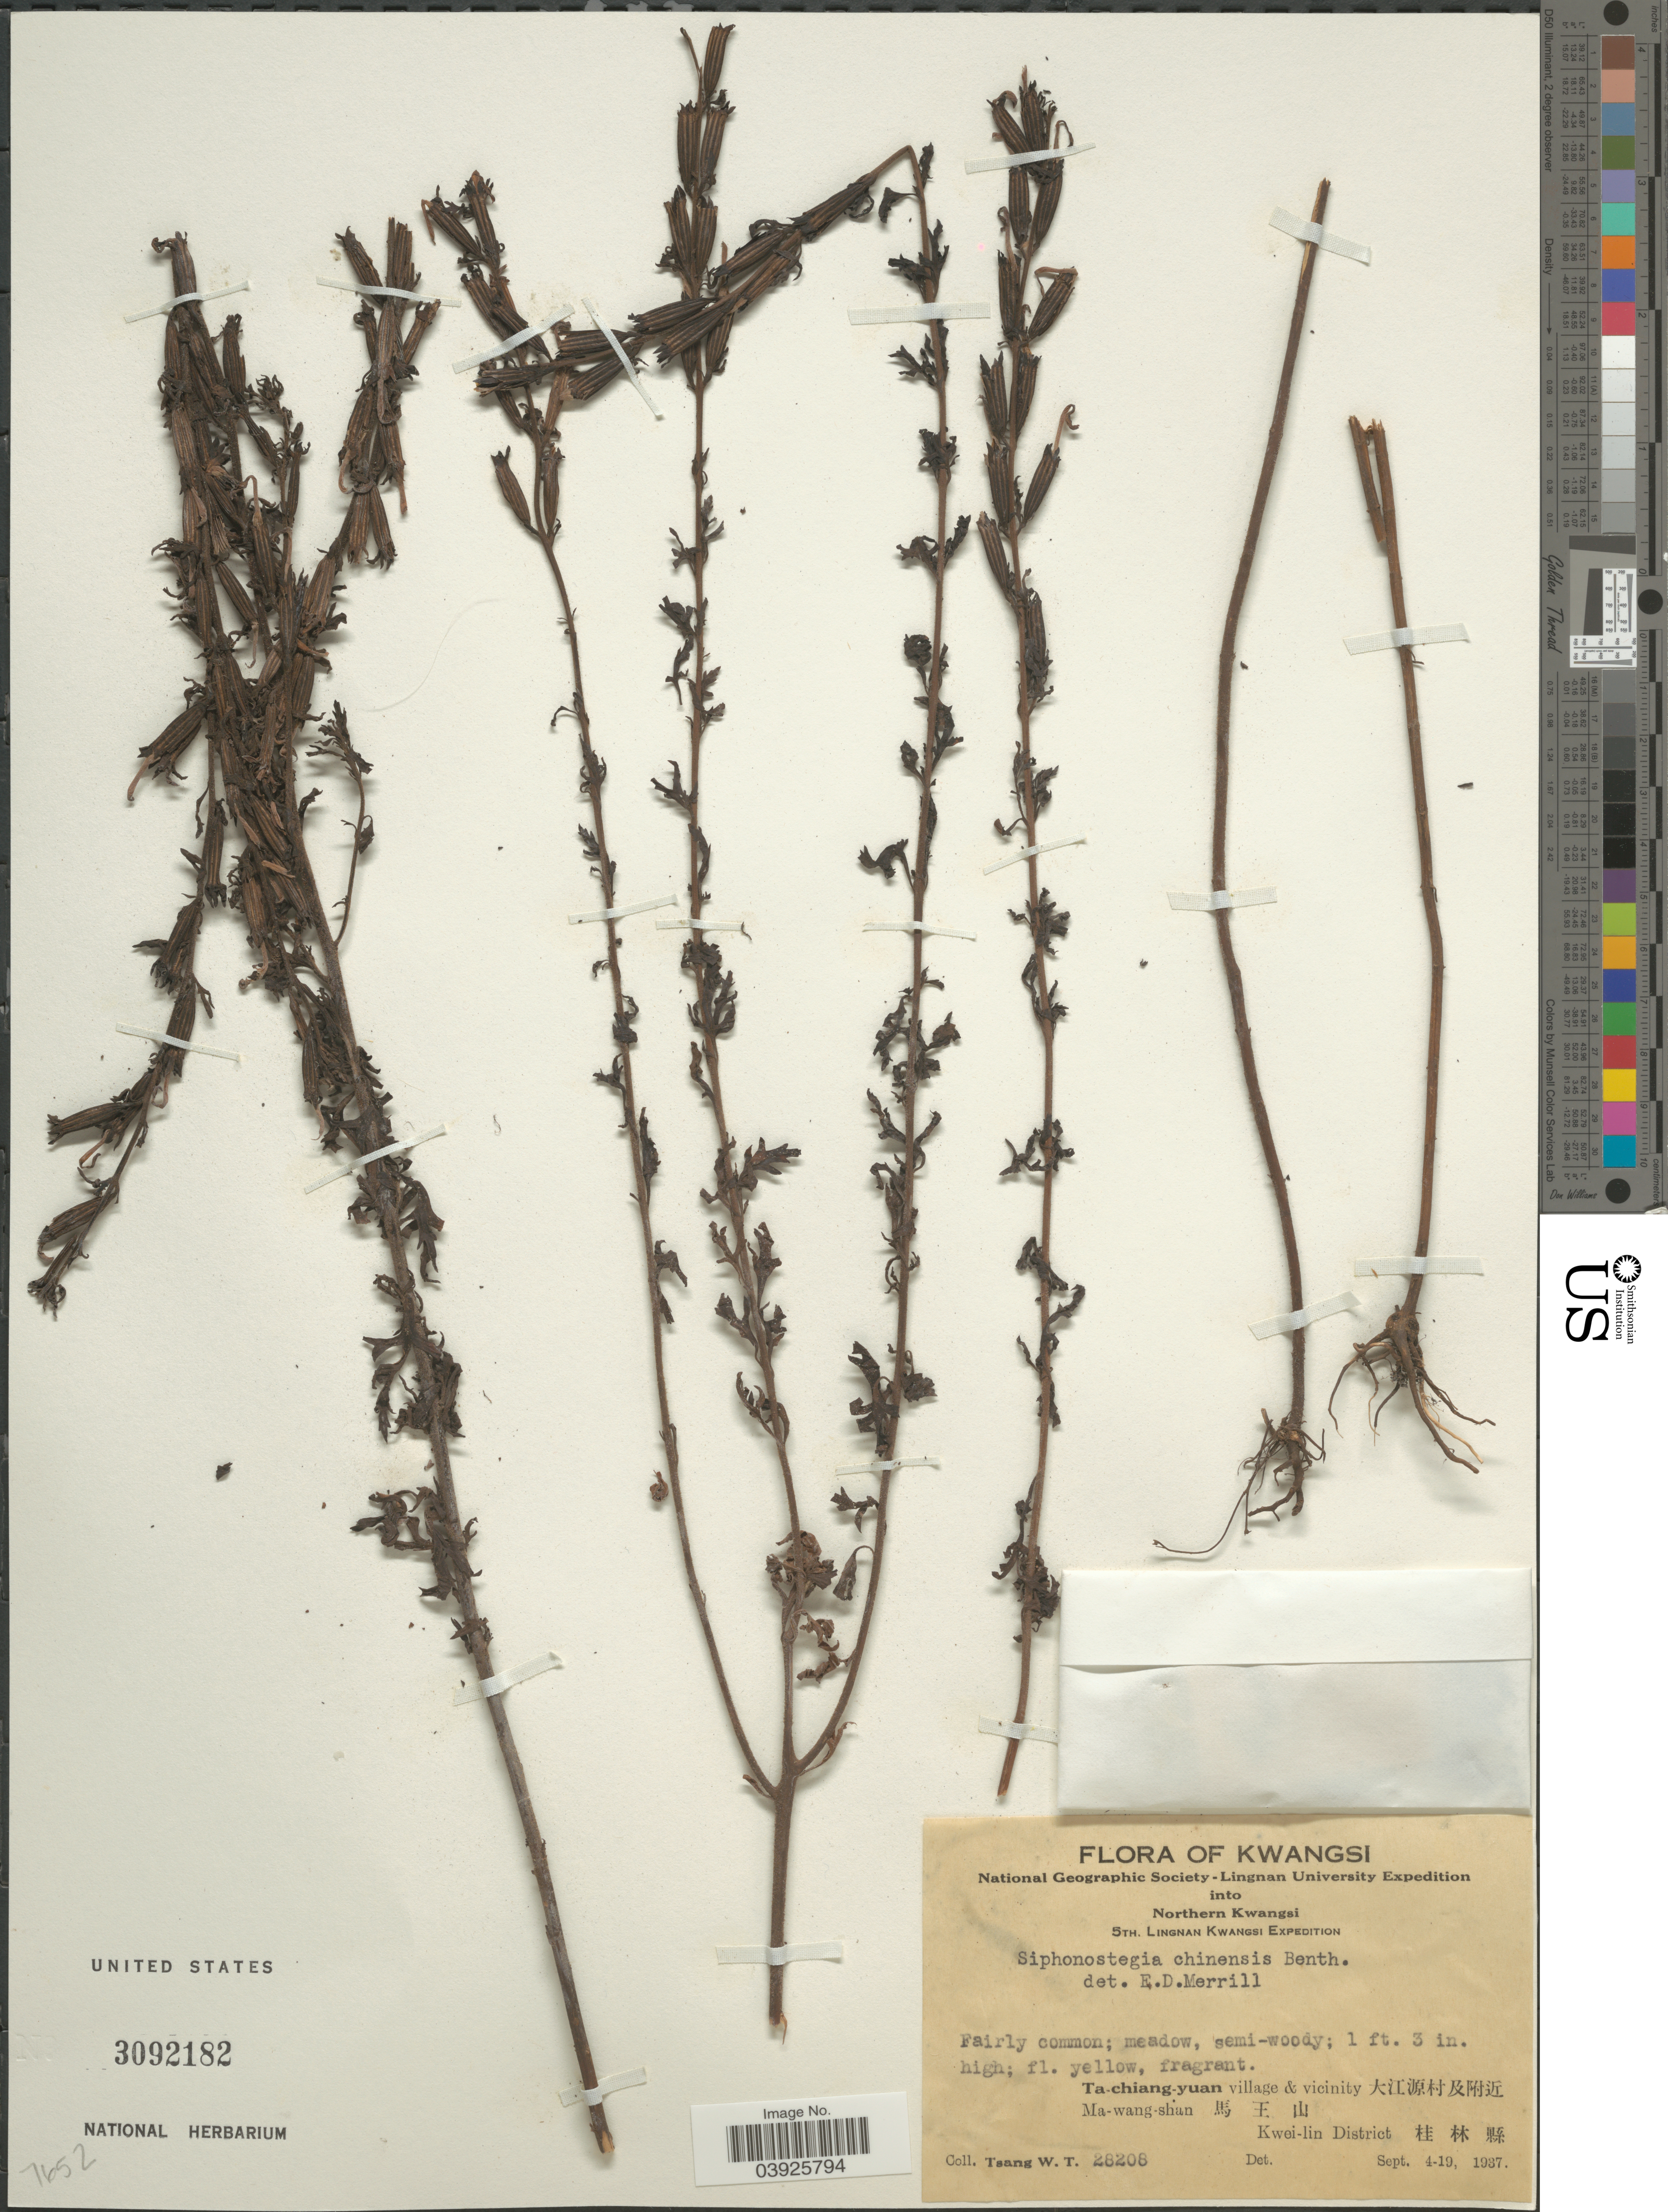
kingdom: Plantae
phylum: Tracheophyta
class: Magnoliopsida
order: Lamiales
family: Orobanchaceae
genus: Siphonostegia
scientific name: Siphonostegia chinensis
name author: Benth.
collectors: W. T. Tsang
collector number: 28206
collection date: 1937-09-04/1937-09-19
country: China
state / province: Guangxi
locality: Kwangsi. Northern Kwangsi. Ta-chiang-yuan village & vicinity X. Ma-wang-shan X. Kwei-lin District X.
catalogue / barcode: US 3092182